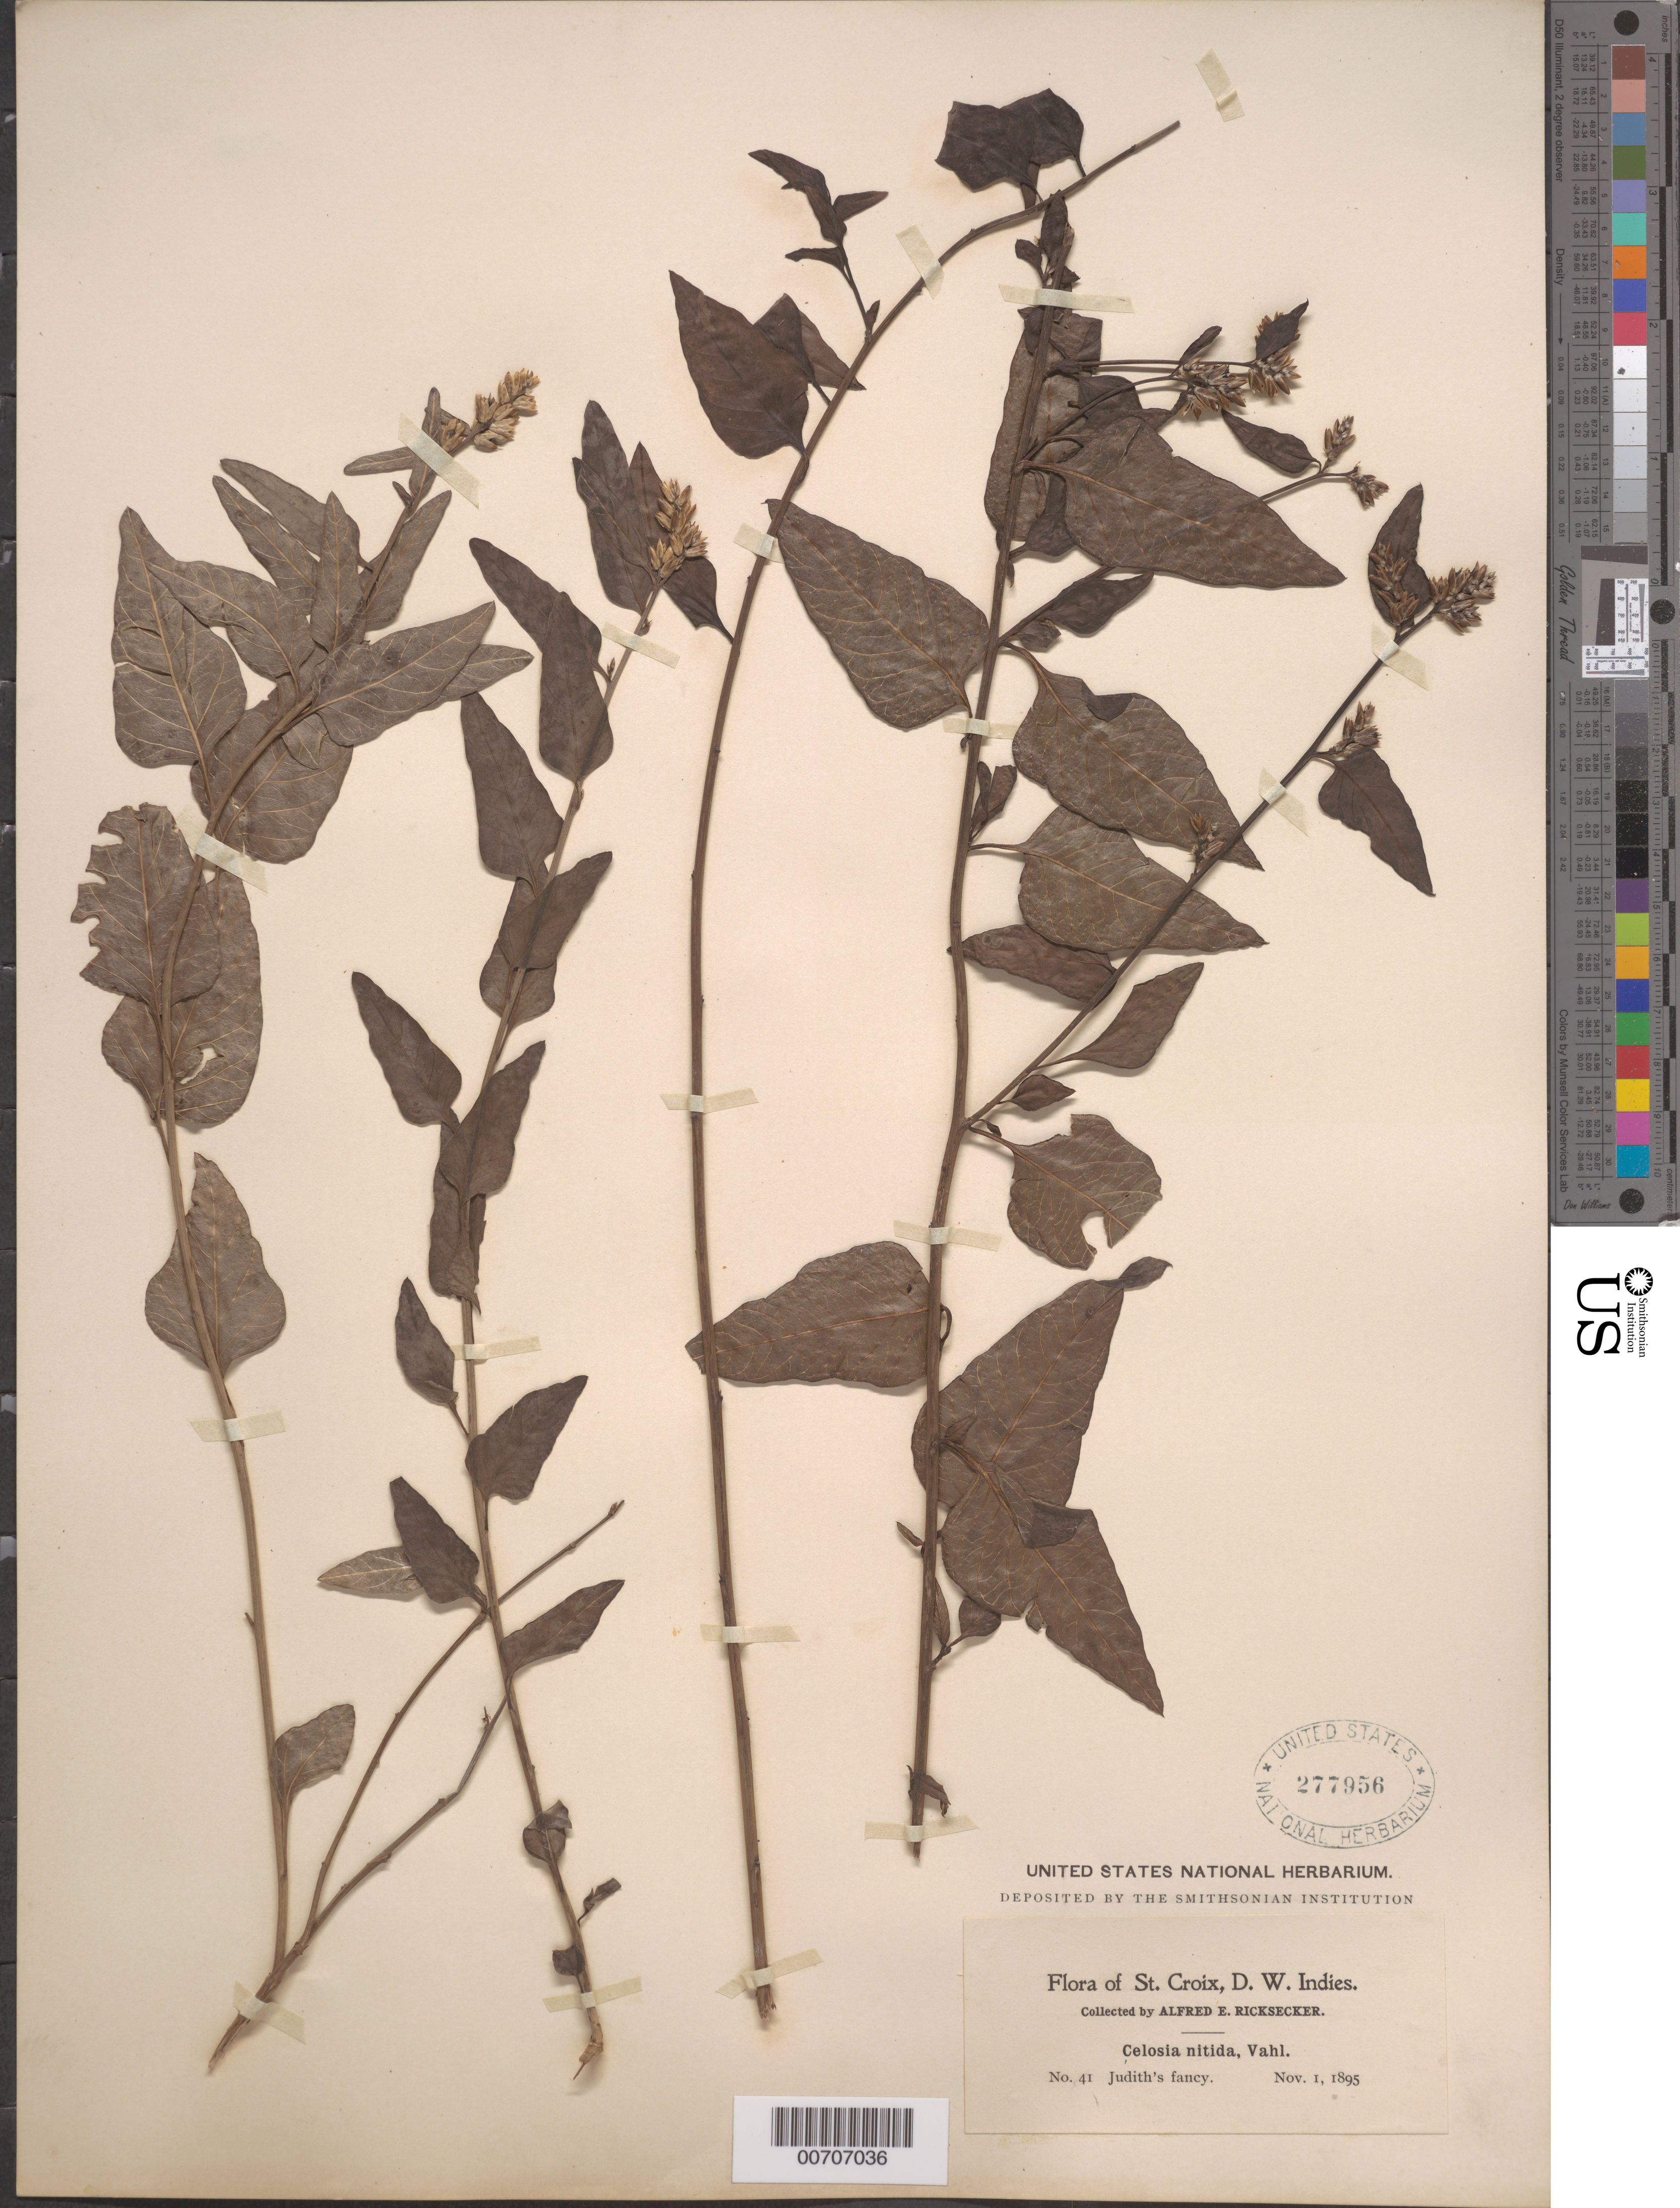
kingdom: Plantae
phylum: Tracheophyta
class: Magnoliopsida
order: Caryophyllales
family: Amaranthaceae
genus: Celosia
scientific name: Celosia nitida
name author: Vahl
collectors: A. E. Ricksecker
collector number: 41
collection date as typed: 01 Nov 1895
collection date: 1895-11-01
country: U.S. Virgin Islands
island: St. Croix Island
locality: Judith's fancy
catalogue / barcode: US 277956